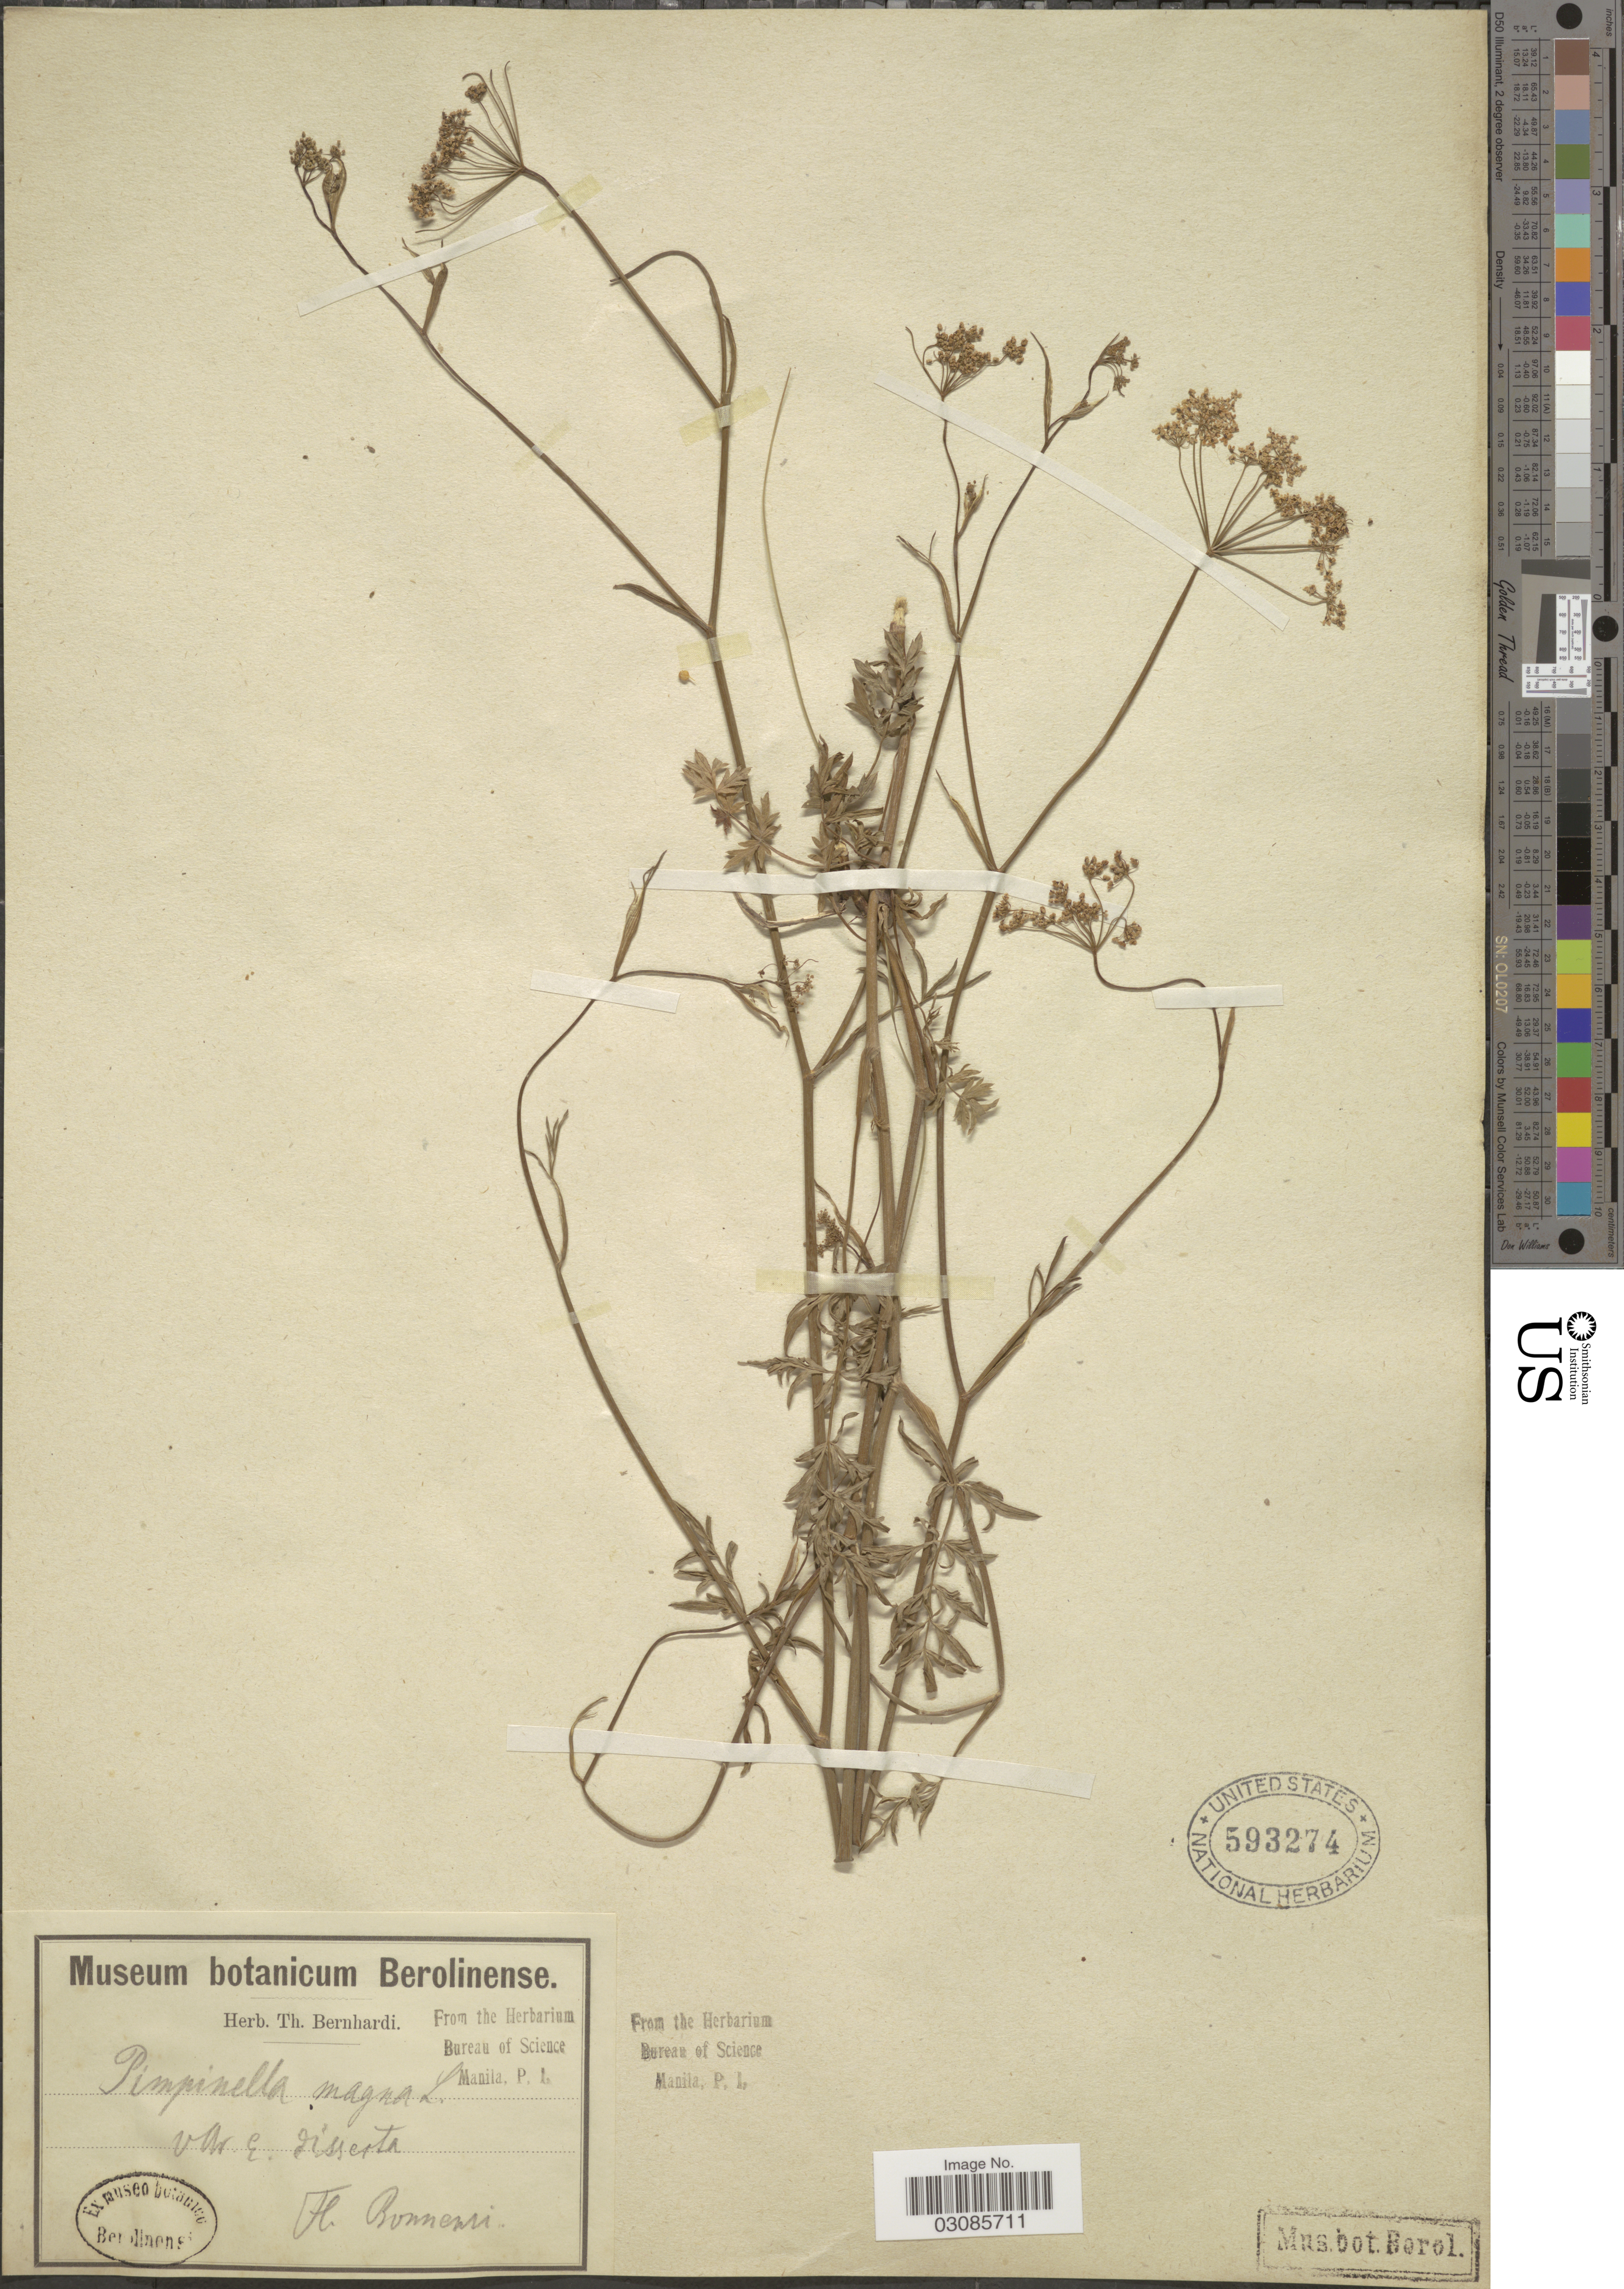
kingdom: Plantae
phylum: Tracheophyta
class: Magnoliopsida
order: Apiales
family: Apiaceae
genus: Pimpinella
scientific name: Pimpinella magna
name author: L.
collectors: F. Ronnersi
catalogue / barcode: US 593274